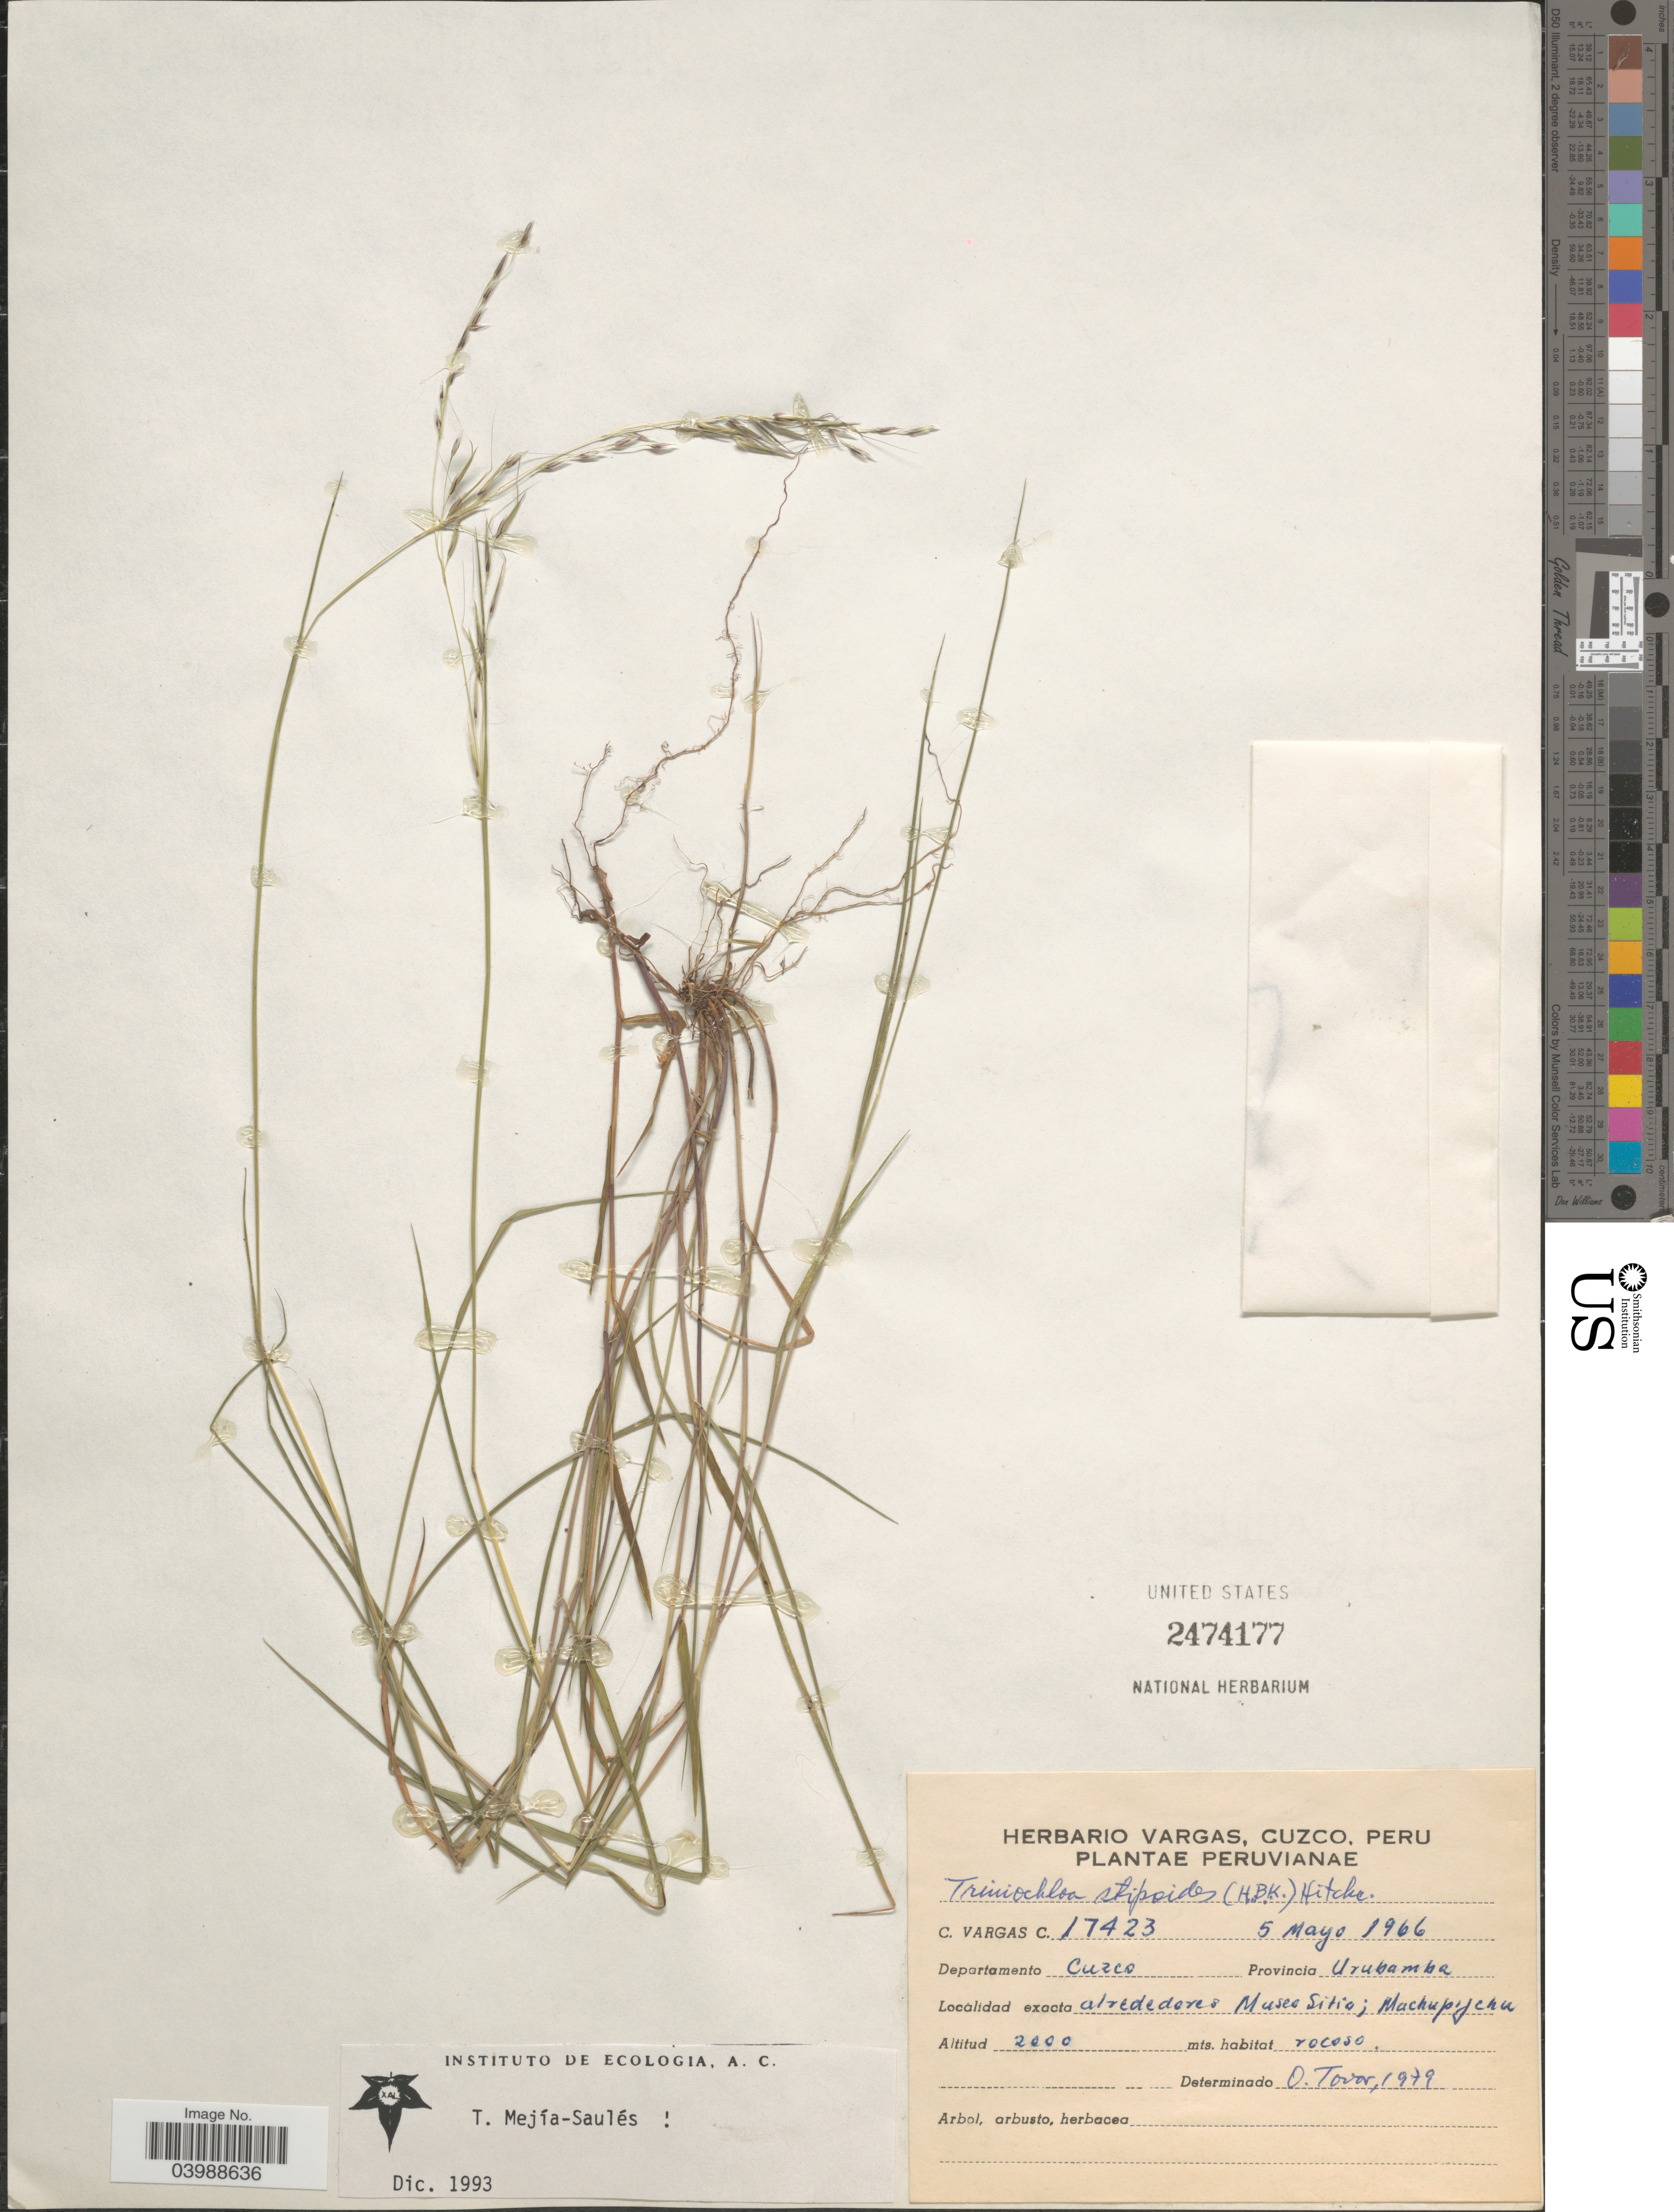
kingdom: Plantae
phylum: Tracheophyta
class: Liliopsida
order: Poales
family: Poaceae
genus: Triniochloa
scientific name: Triniochloa stipoides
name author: (Kunth) Hitchc.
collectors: C. Vargas Calderón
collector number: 17423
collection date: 1966-05-05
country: Peru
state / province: Cusco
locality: Departamento Cuzco. Provincia Urubamba. Alrededores Museo Sitio; Machupijchu.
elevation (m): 2000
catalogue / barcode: US 2474177